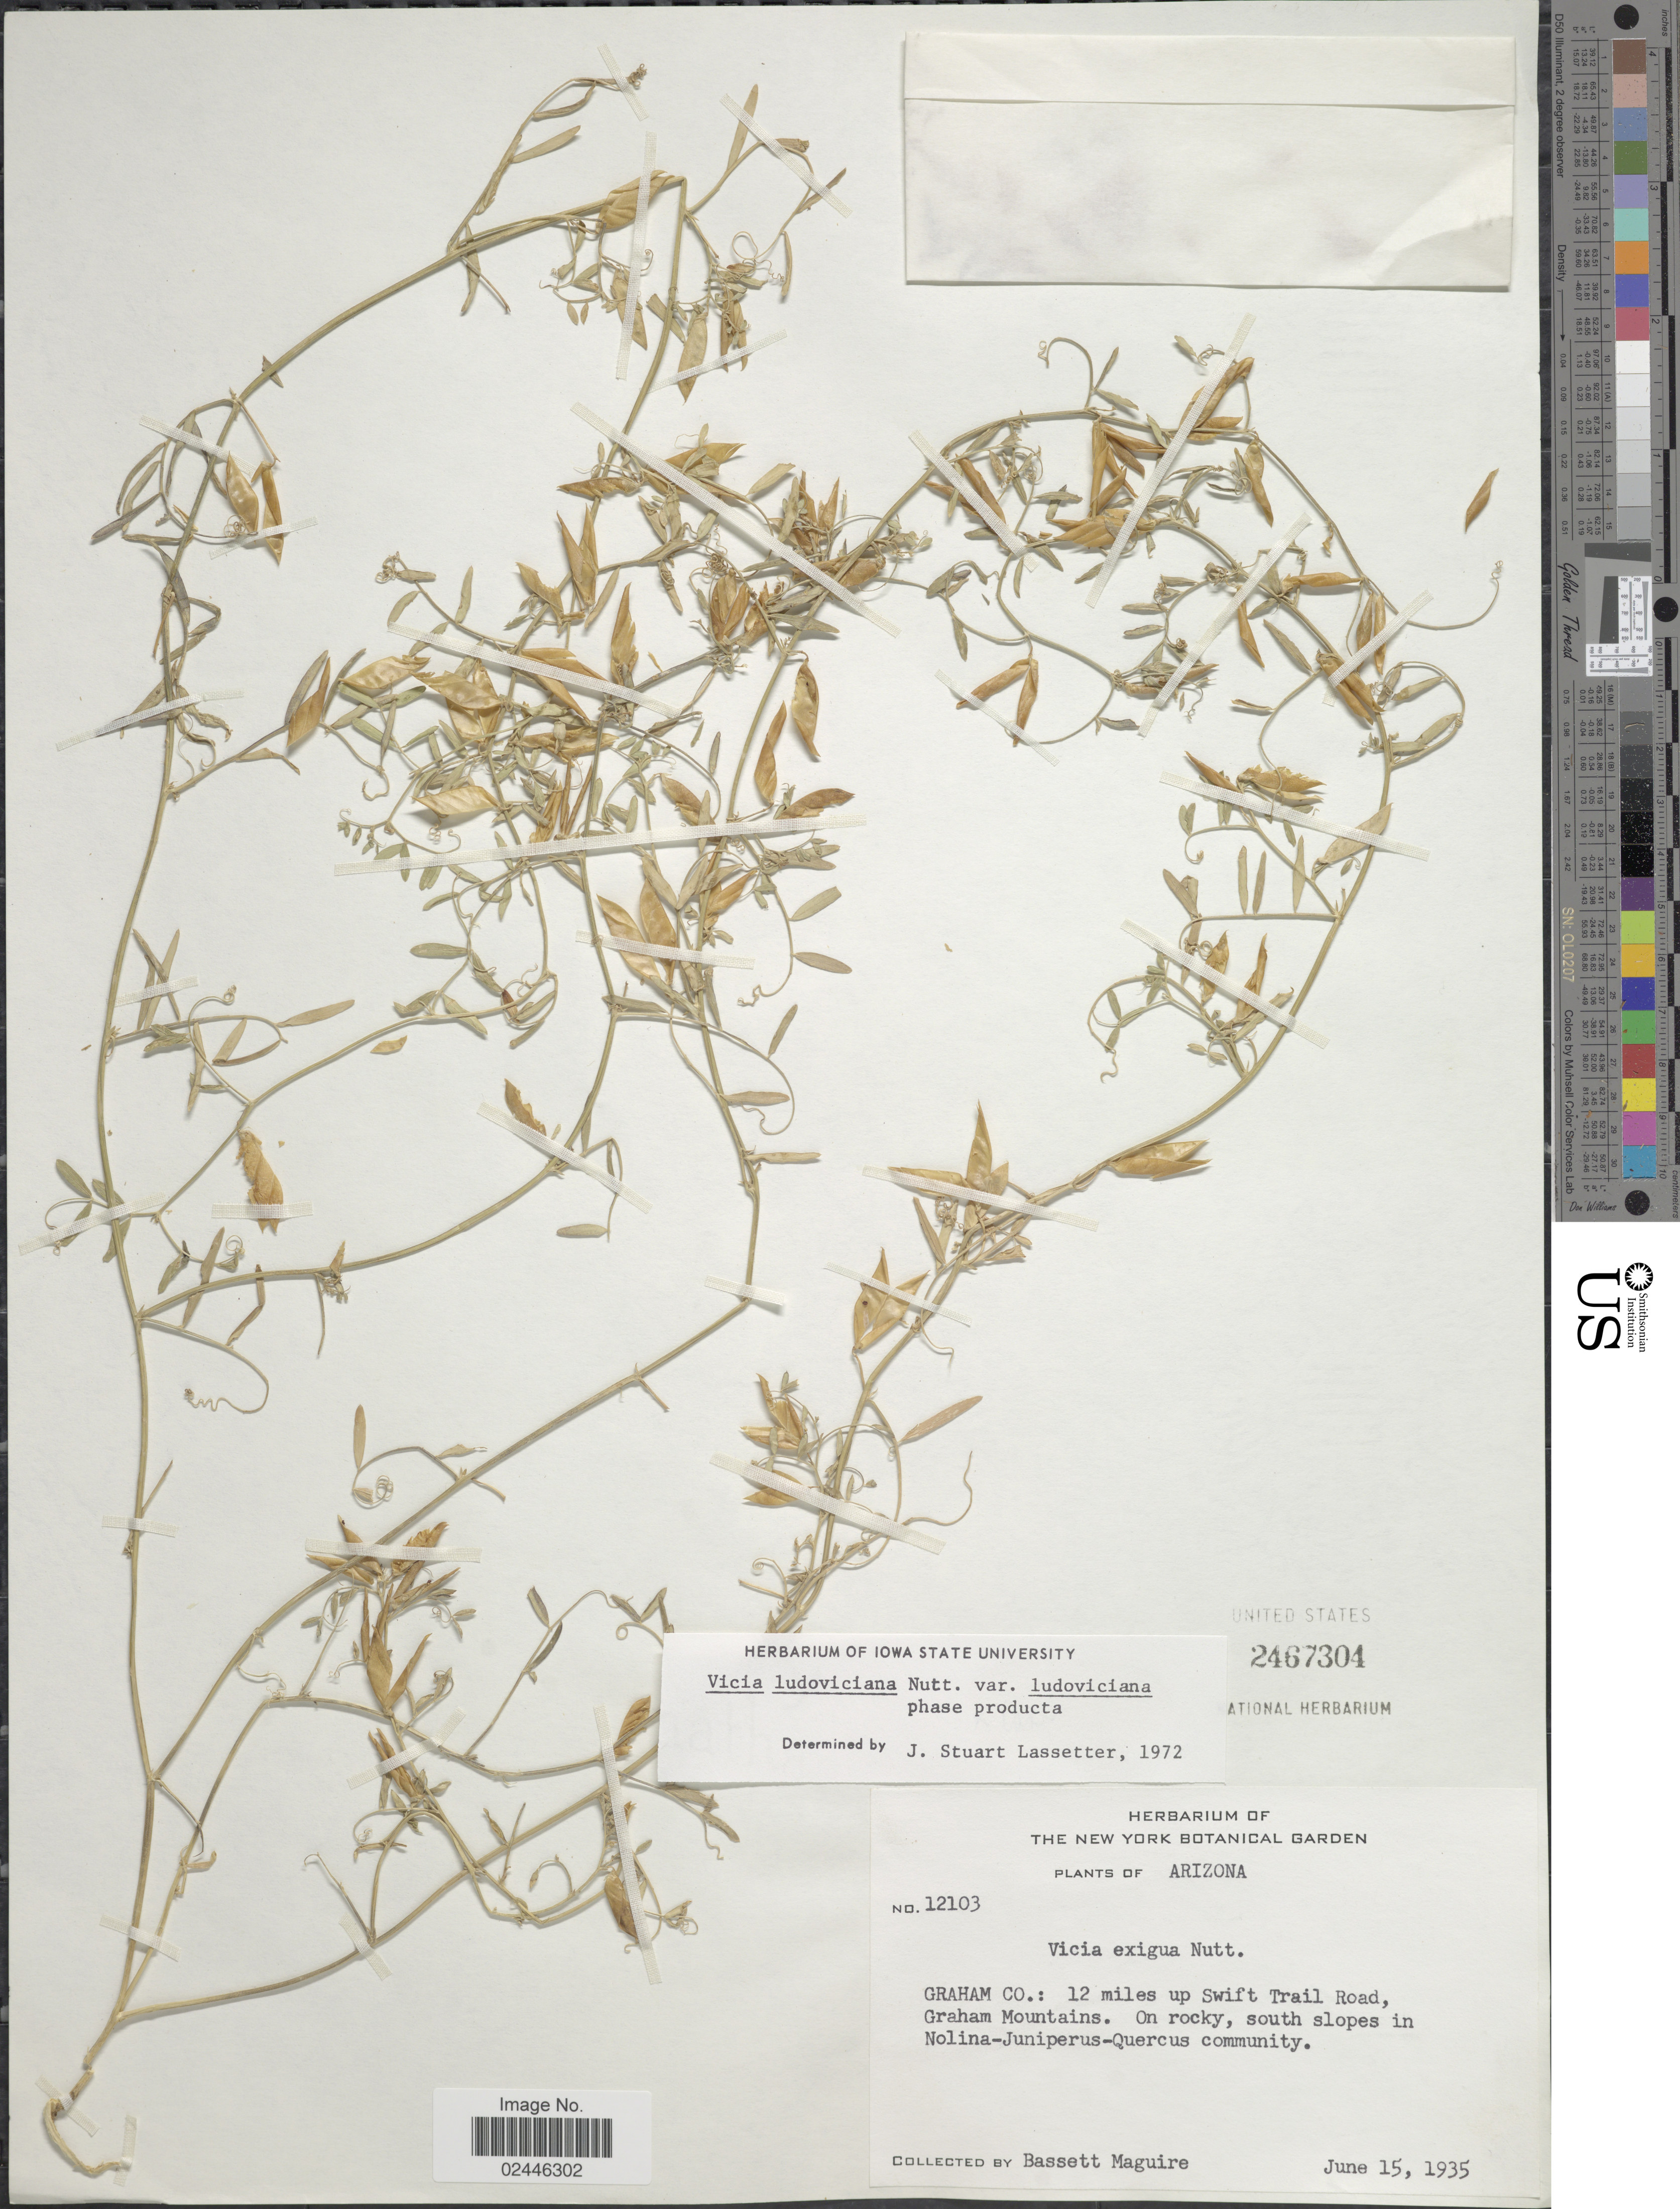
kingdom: Plantae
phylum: Tracheophyta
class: Magnoliopsida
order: Fabales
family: Fabaceae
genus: Vicia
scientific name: Vicia ludoviciana var. ludoviciana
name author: Nutt. ex Torr. & A. Gray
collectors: B. Maguire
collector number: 12103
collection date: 1935-06-15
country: United States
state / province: Arizona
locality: Graham Co.: 12 miles up Swift Trail Road, Graham Mountains. On rocky, south slopes in Nolina-Juniperus-Quercus community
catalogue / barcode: US 2467304